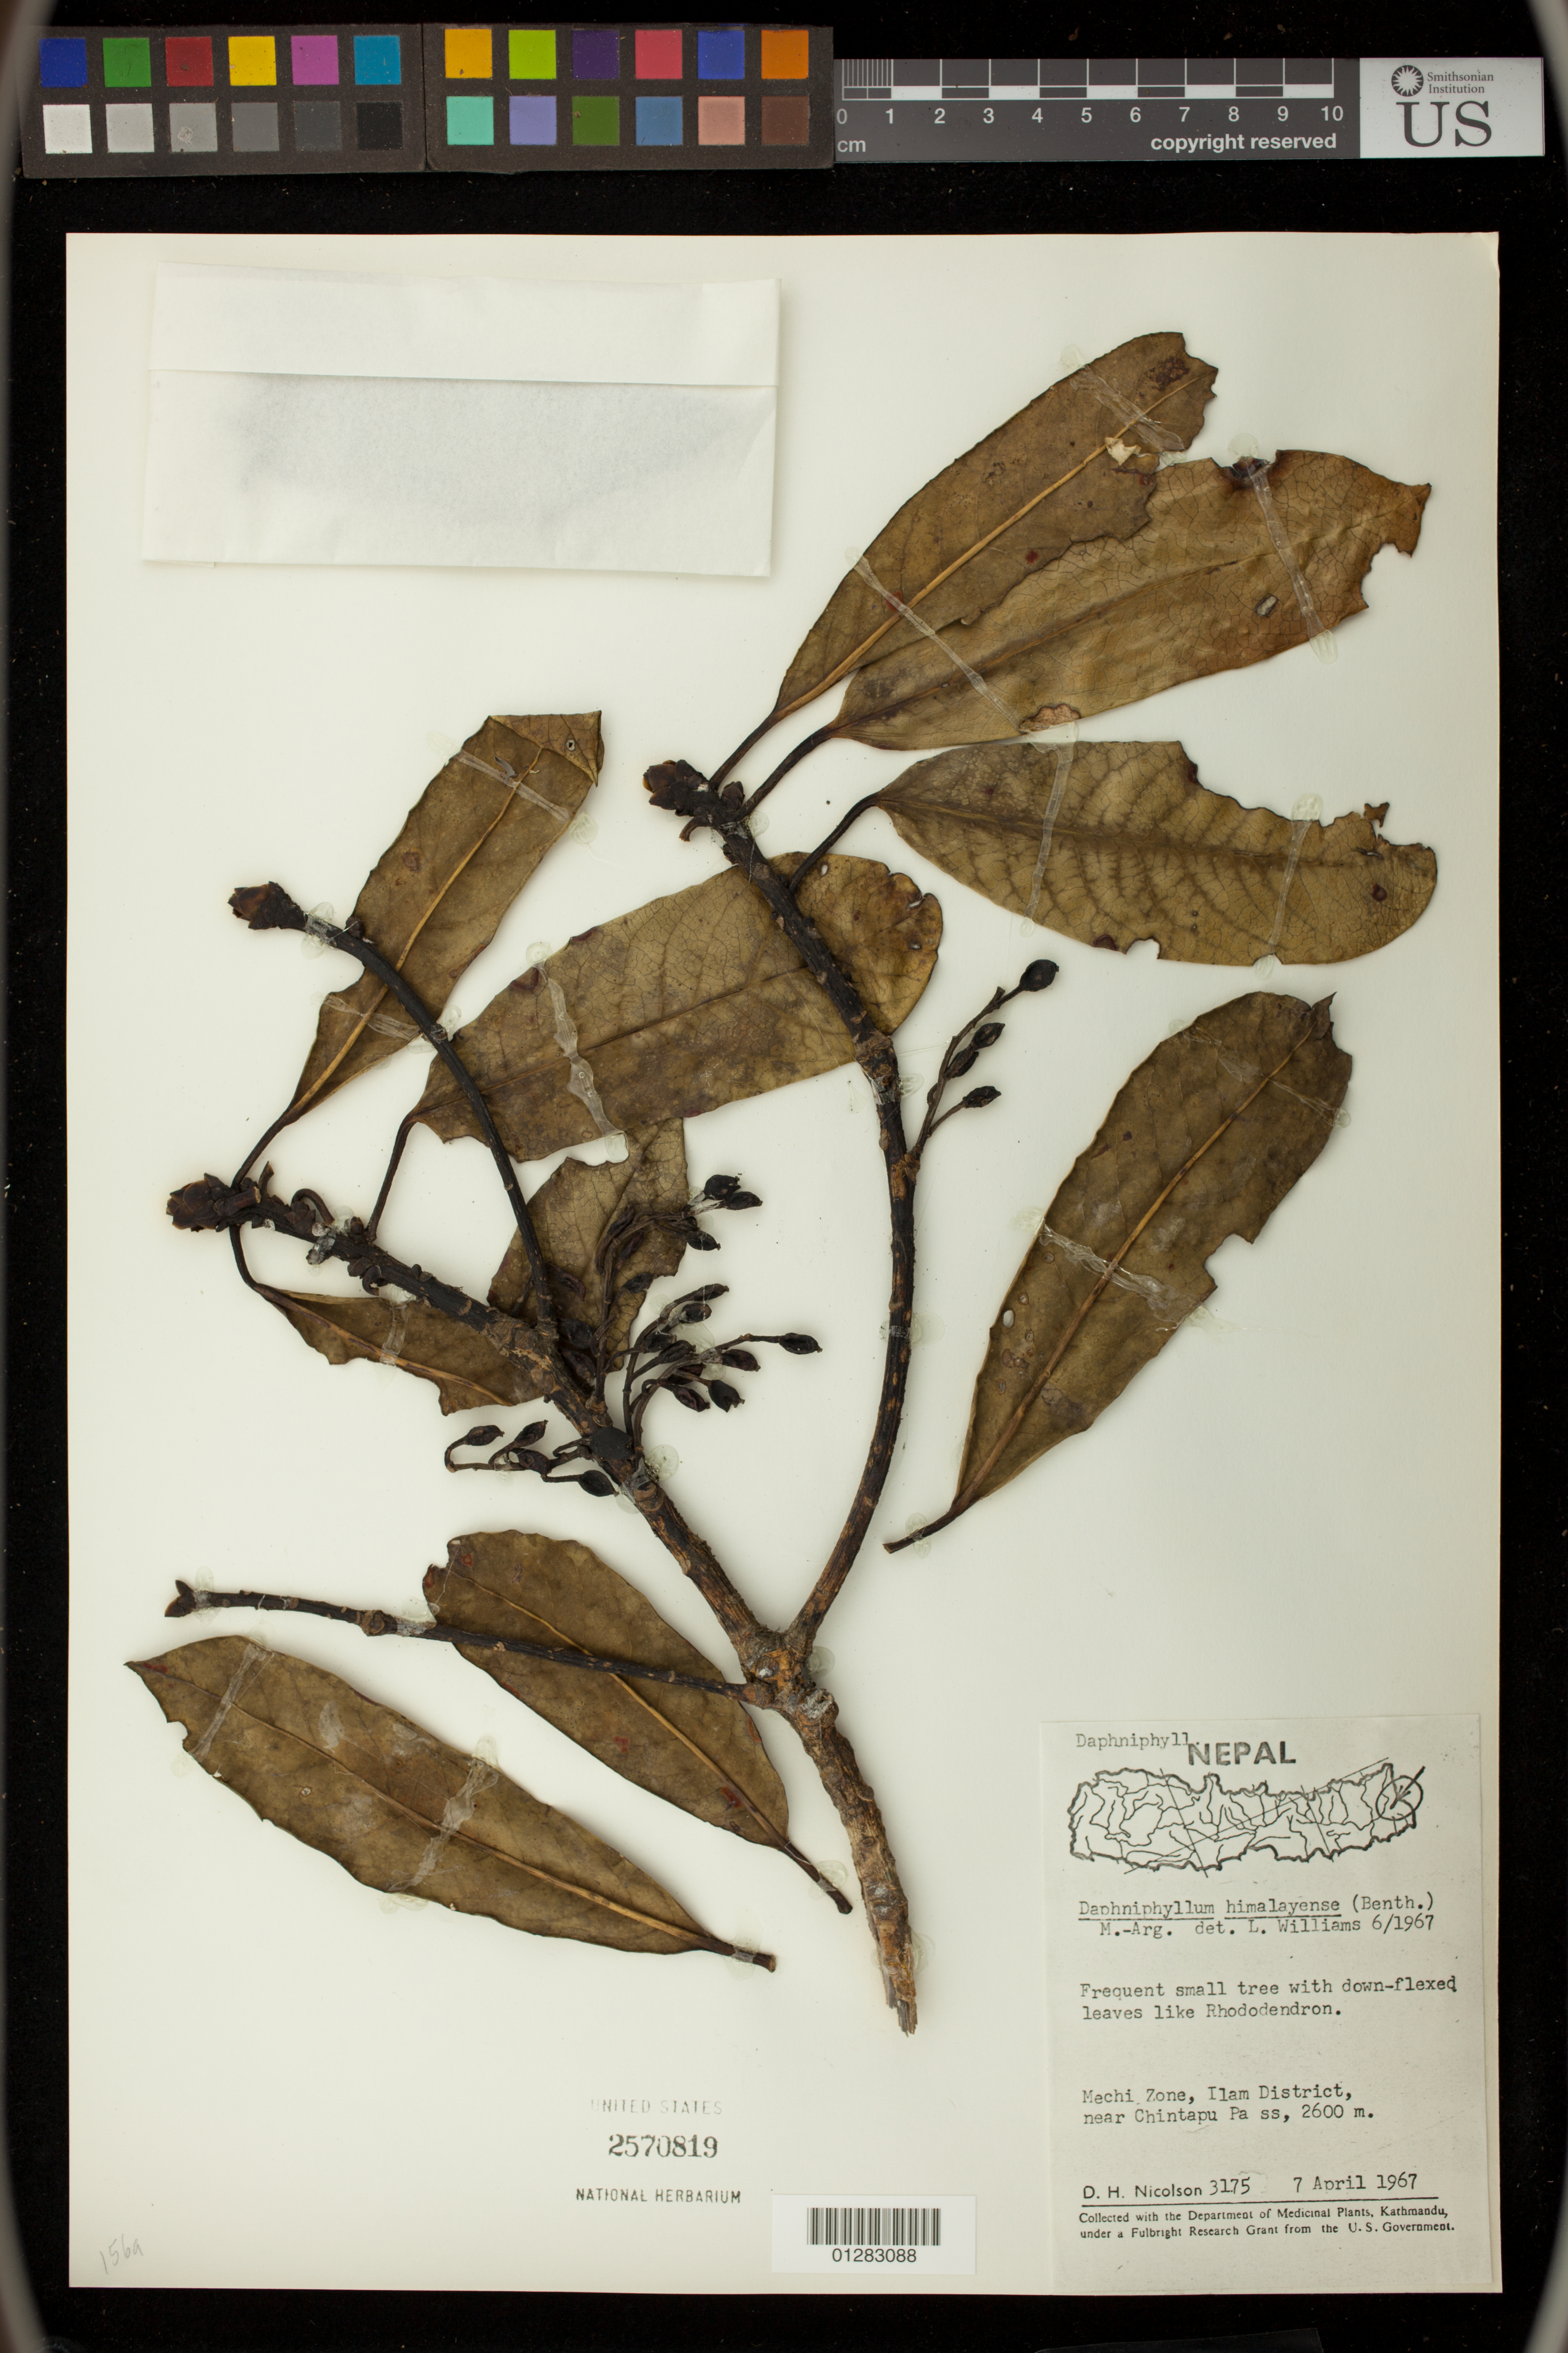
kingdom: Plantae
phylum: Tracheophyta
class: Magnoliopsida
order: Saxifragales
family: Daphniphyllaceae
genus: Daphniphyllum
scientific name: Daphniphyllum himalayense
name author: (Benth.) Müll. Arg.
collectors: D. H. Nicolson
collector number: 3175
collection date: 1967-04-07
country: Nepal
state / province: Eastern Region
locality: Mechi Zone, Ilam District, near Chintapu Pass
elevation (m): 792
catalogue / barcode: US 2570819